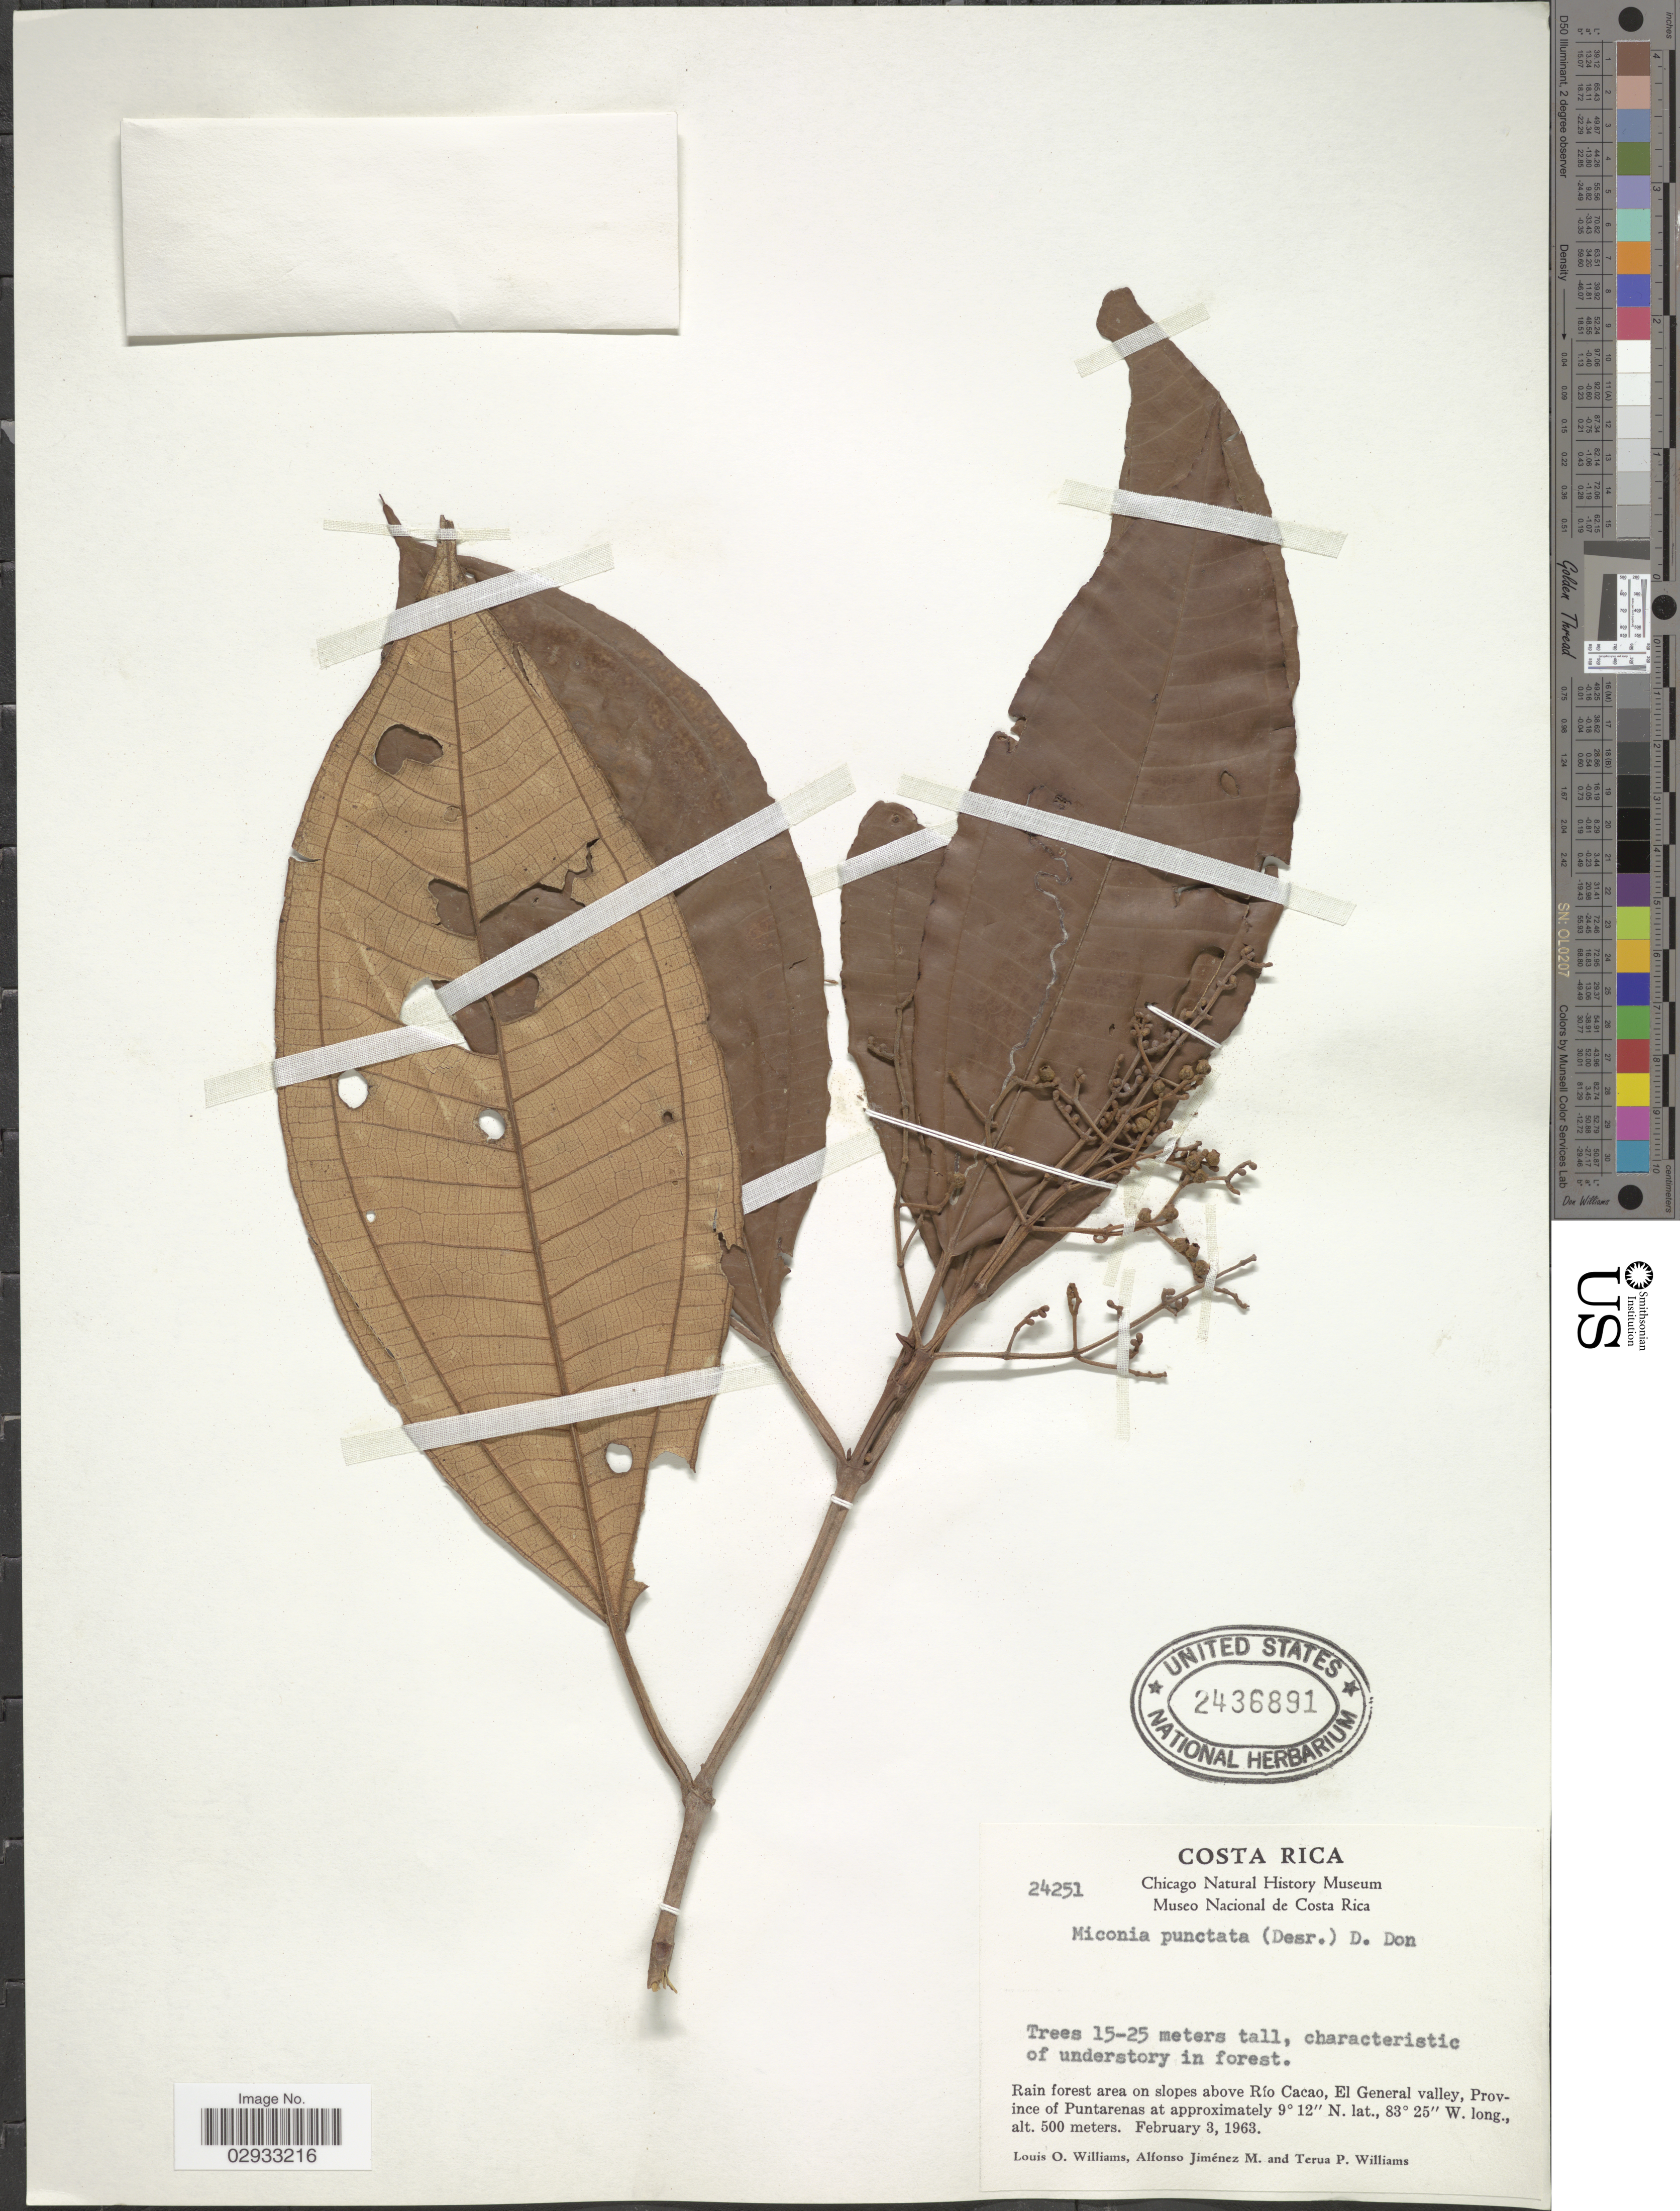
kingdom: Plantae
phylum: Tracheophyta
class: Magnoliopsida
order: Myrtales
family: Melastomataceae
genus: Miconia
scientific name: Miconia punctata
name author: (Desr.) D. Don ex DC.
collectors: L. O. Williams, A. Jimenez M. & T. Williams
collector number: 24251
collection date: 1963-02-03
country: Costa Rica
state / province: Puntarenas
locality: Rain forest area on slopes above Río Cacao, El General valley, Province of Puntarenas.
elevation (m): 500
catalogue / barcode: US 2436891